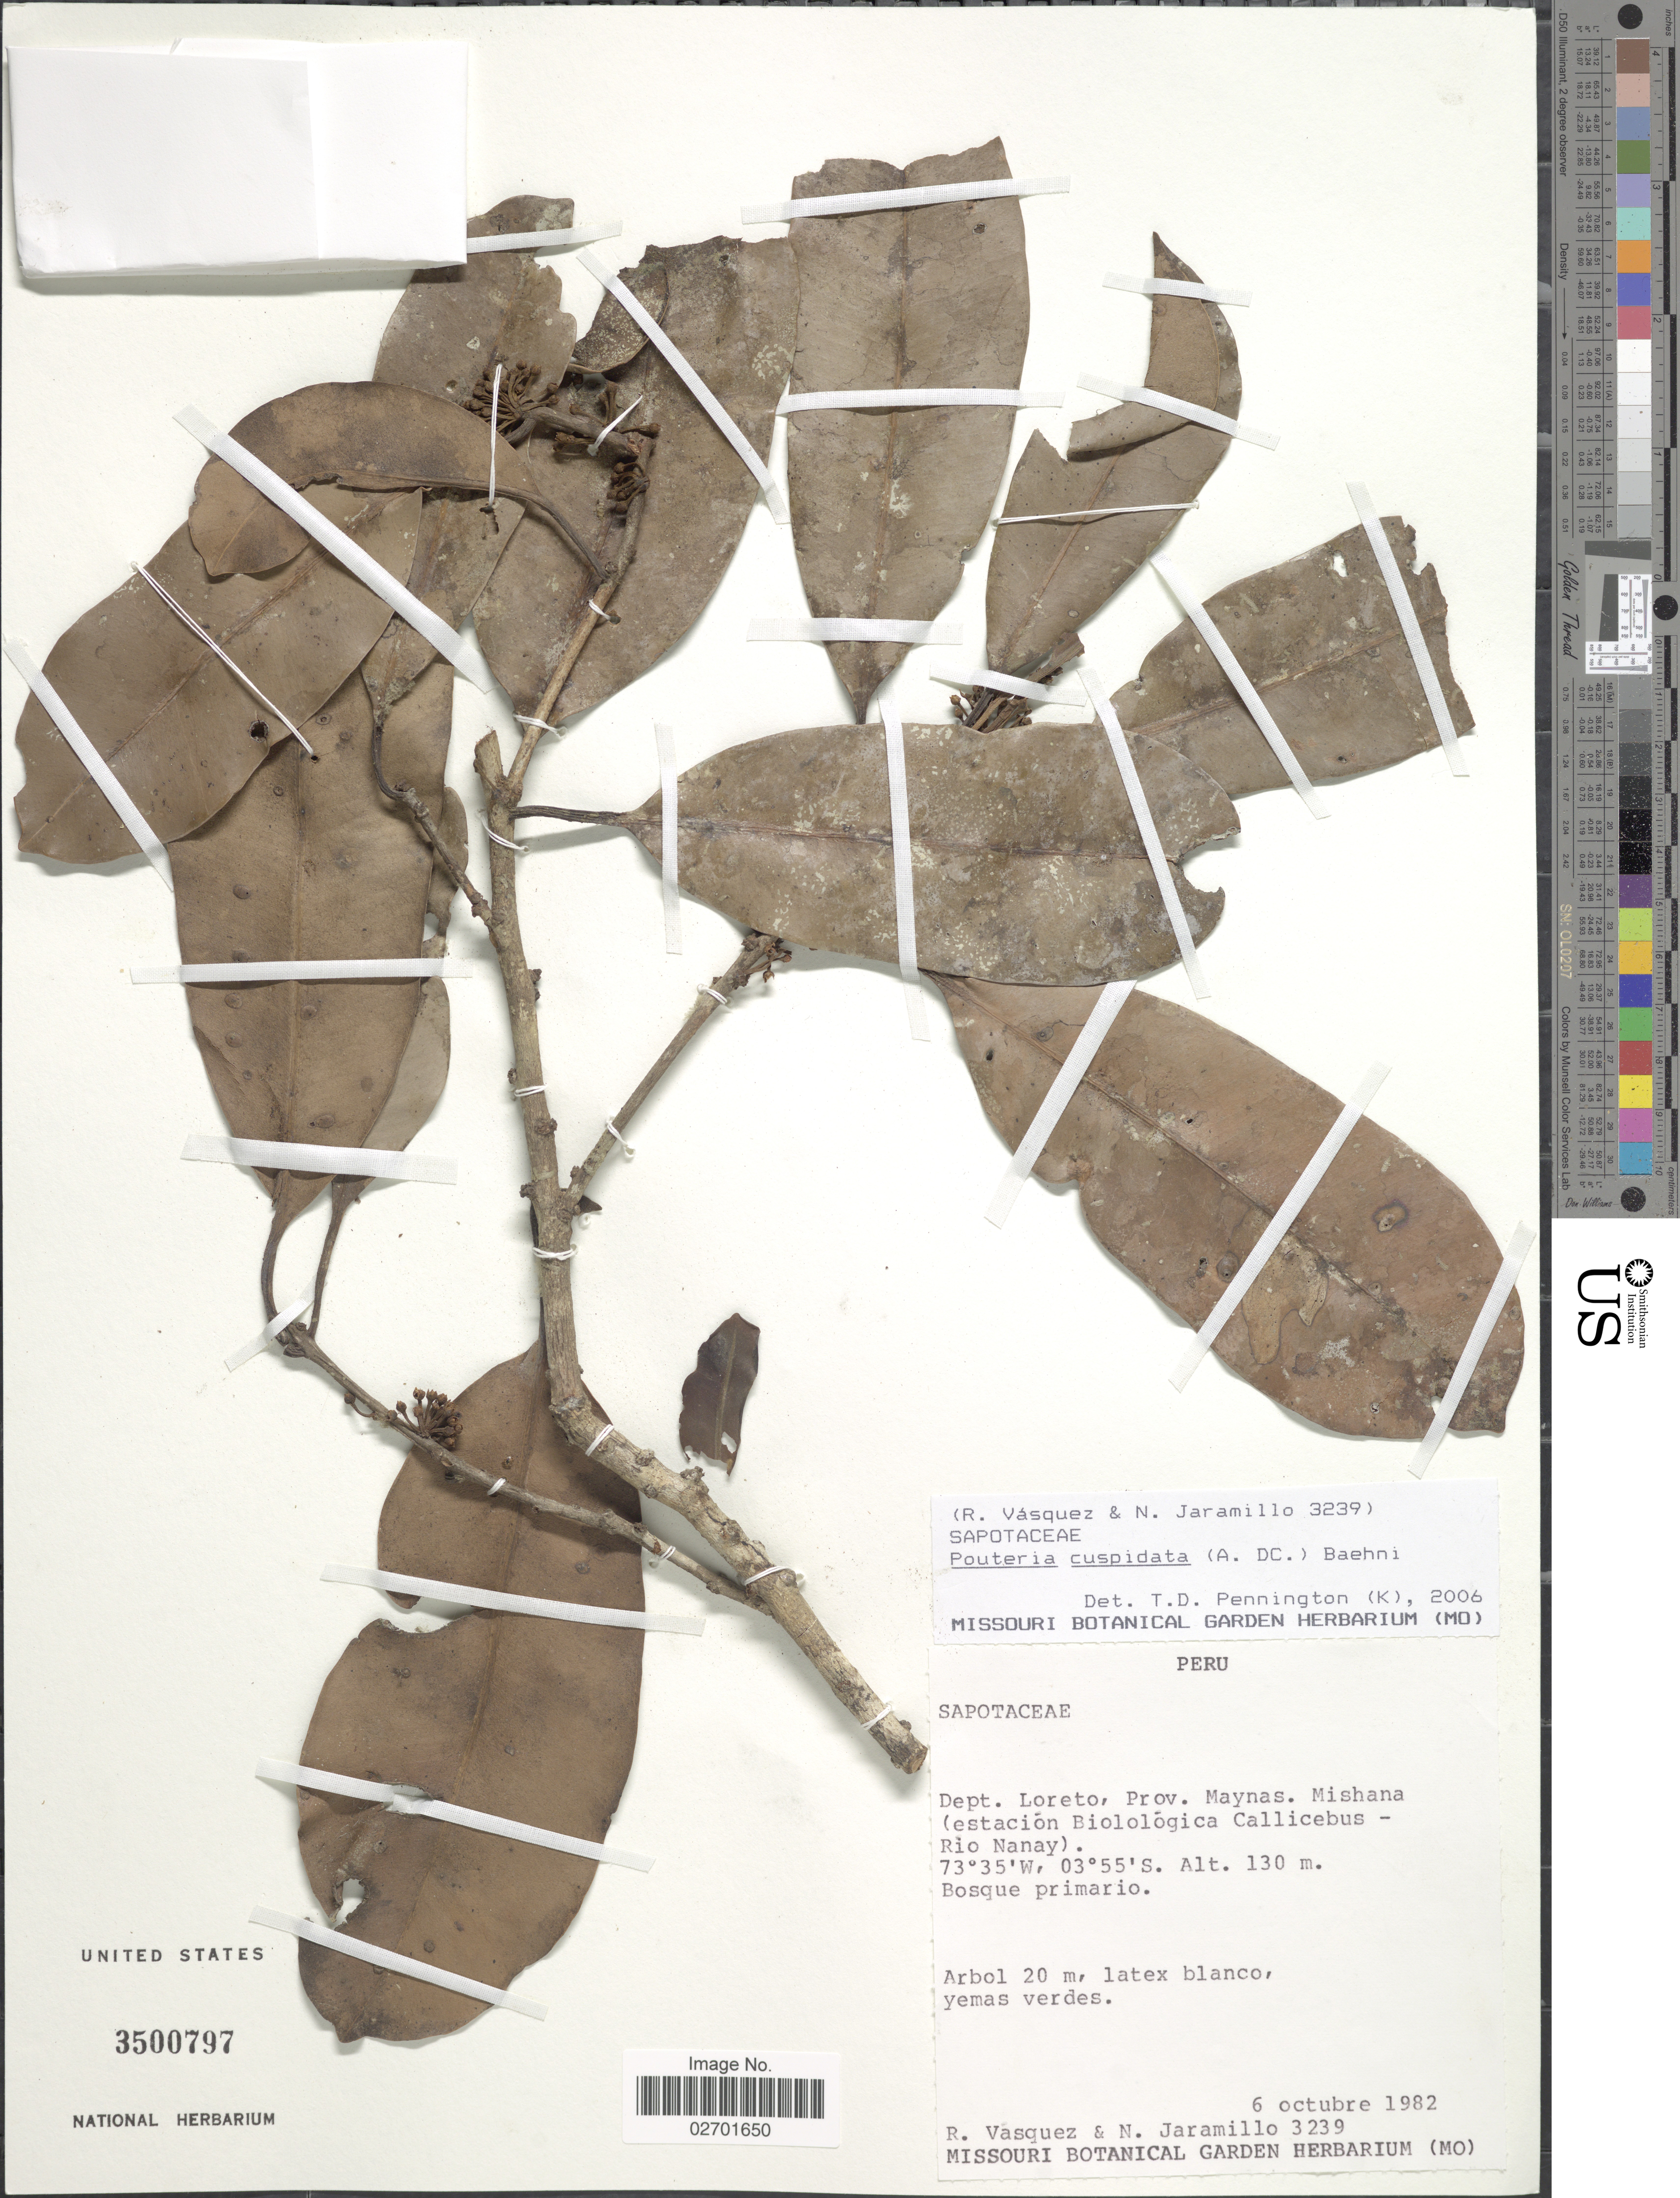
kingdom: Plantae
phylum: Tracheophyta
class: Magnoliopsida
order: Ericales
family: Sapotaceae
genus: Pouteria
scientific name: Pouteria cuspidata subsp. cuspidata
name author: (A. DC.) Baehni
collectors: R. Vasquez & N. Jaramillo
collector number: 3239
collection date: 1982-10-06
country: Peru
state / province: Loreto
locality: Dept. Loreto, Prov. Maynas, Mishana (estacion Biologica Callicebus - Rio Nanay)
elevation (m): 130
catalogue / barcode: US 3500797